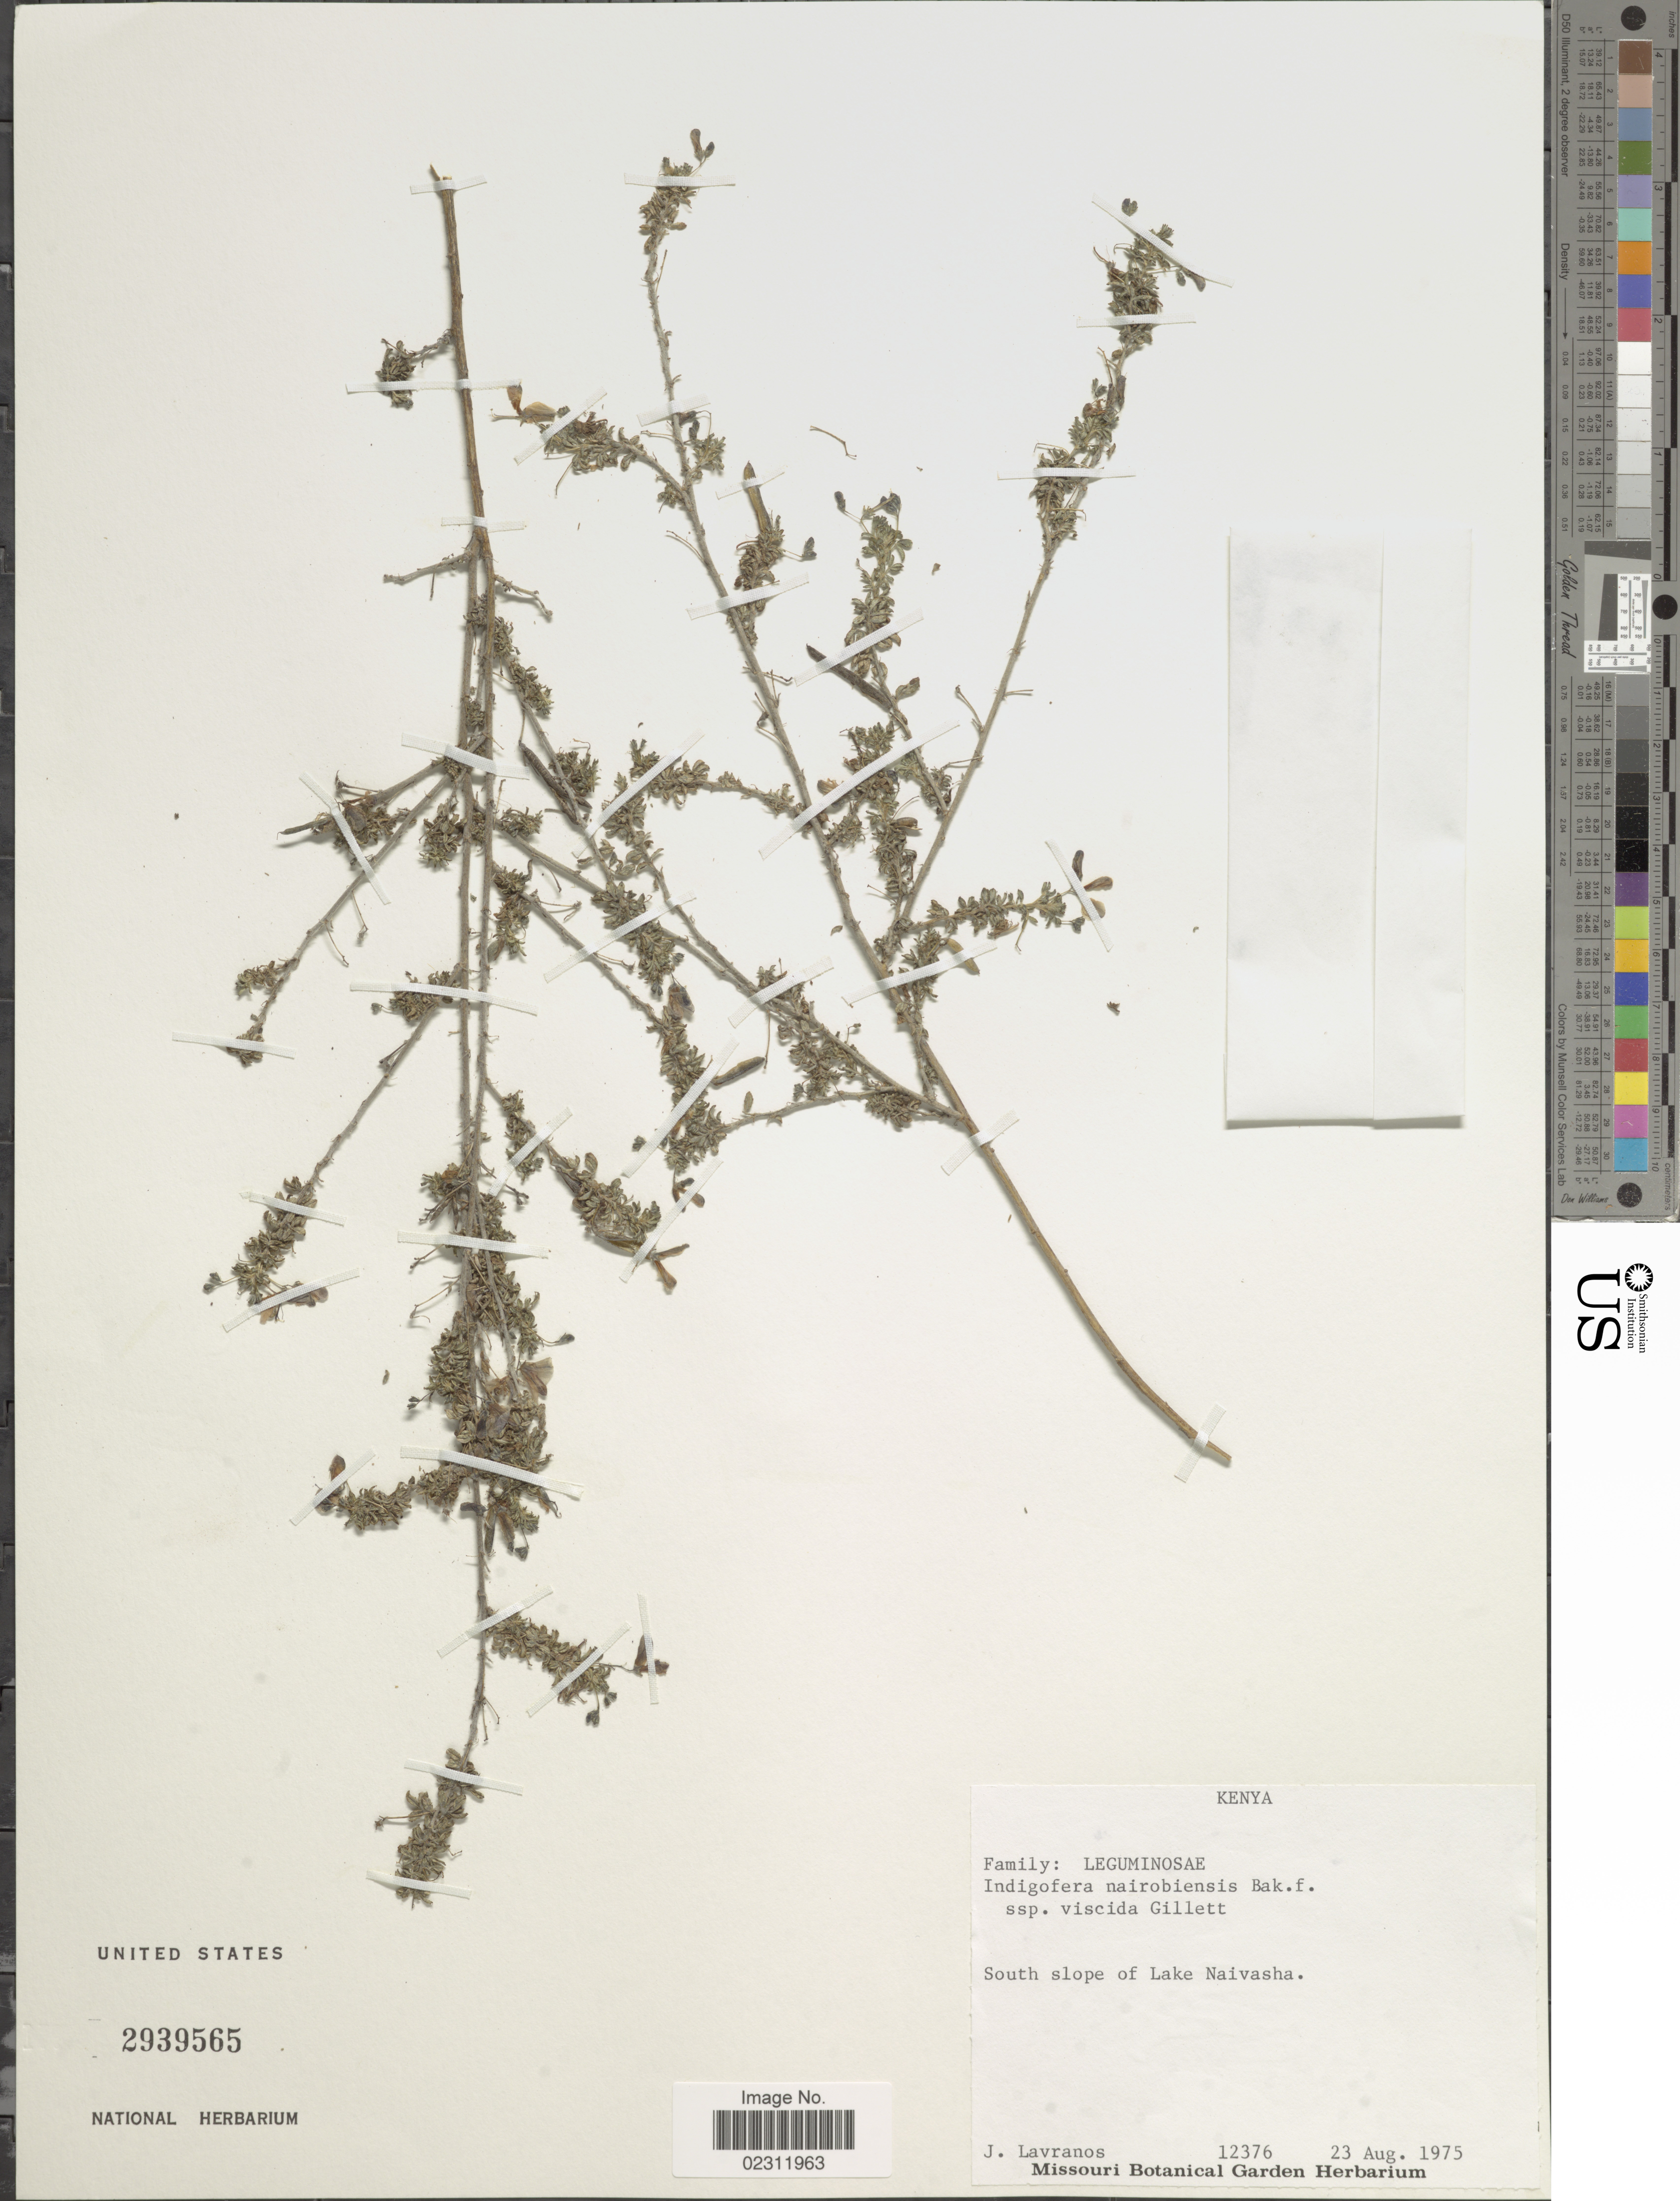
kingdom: Plantae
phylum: Tracheophyta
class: Magnoliopsida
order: Fabales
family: Fabaceae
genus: Indigofera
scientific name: Indigofera nairobiensis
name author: Baker f.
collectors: J. Lavranos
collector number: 12376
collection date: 1975-08-23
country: Kenya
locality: South slope of Lake Naivasha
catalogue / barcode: US 2939565